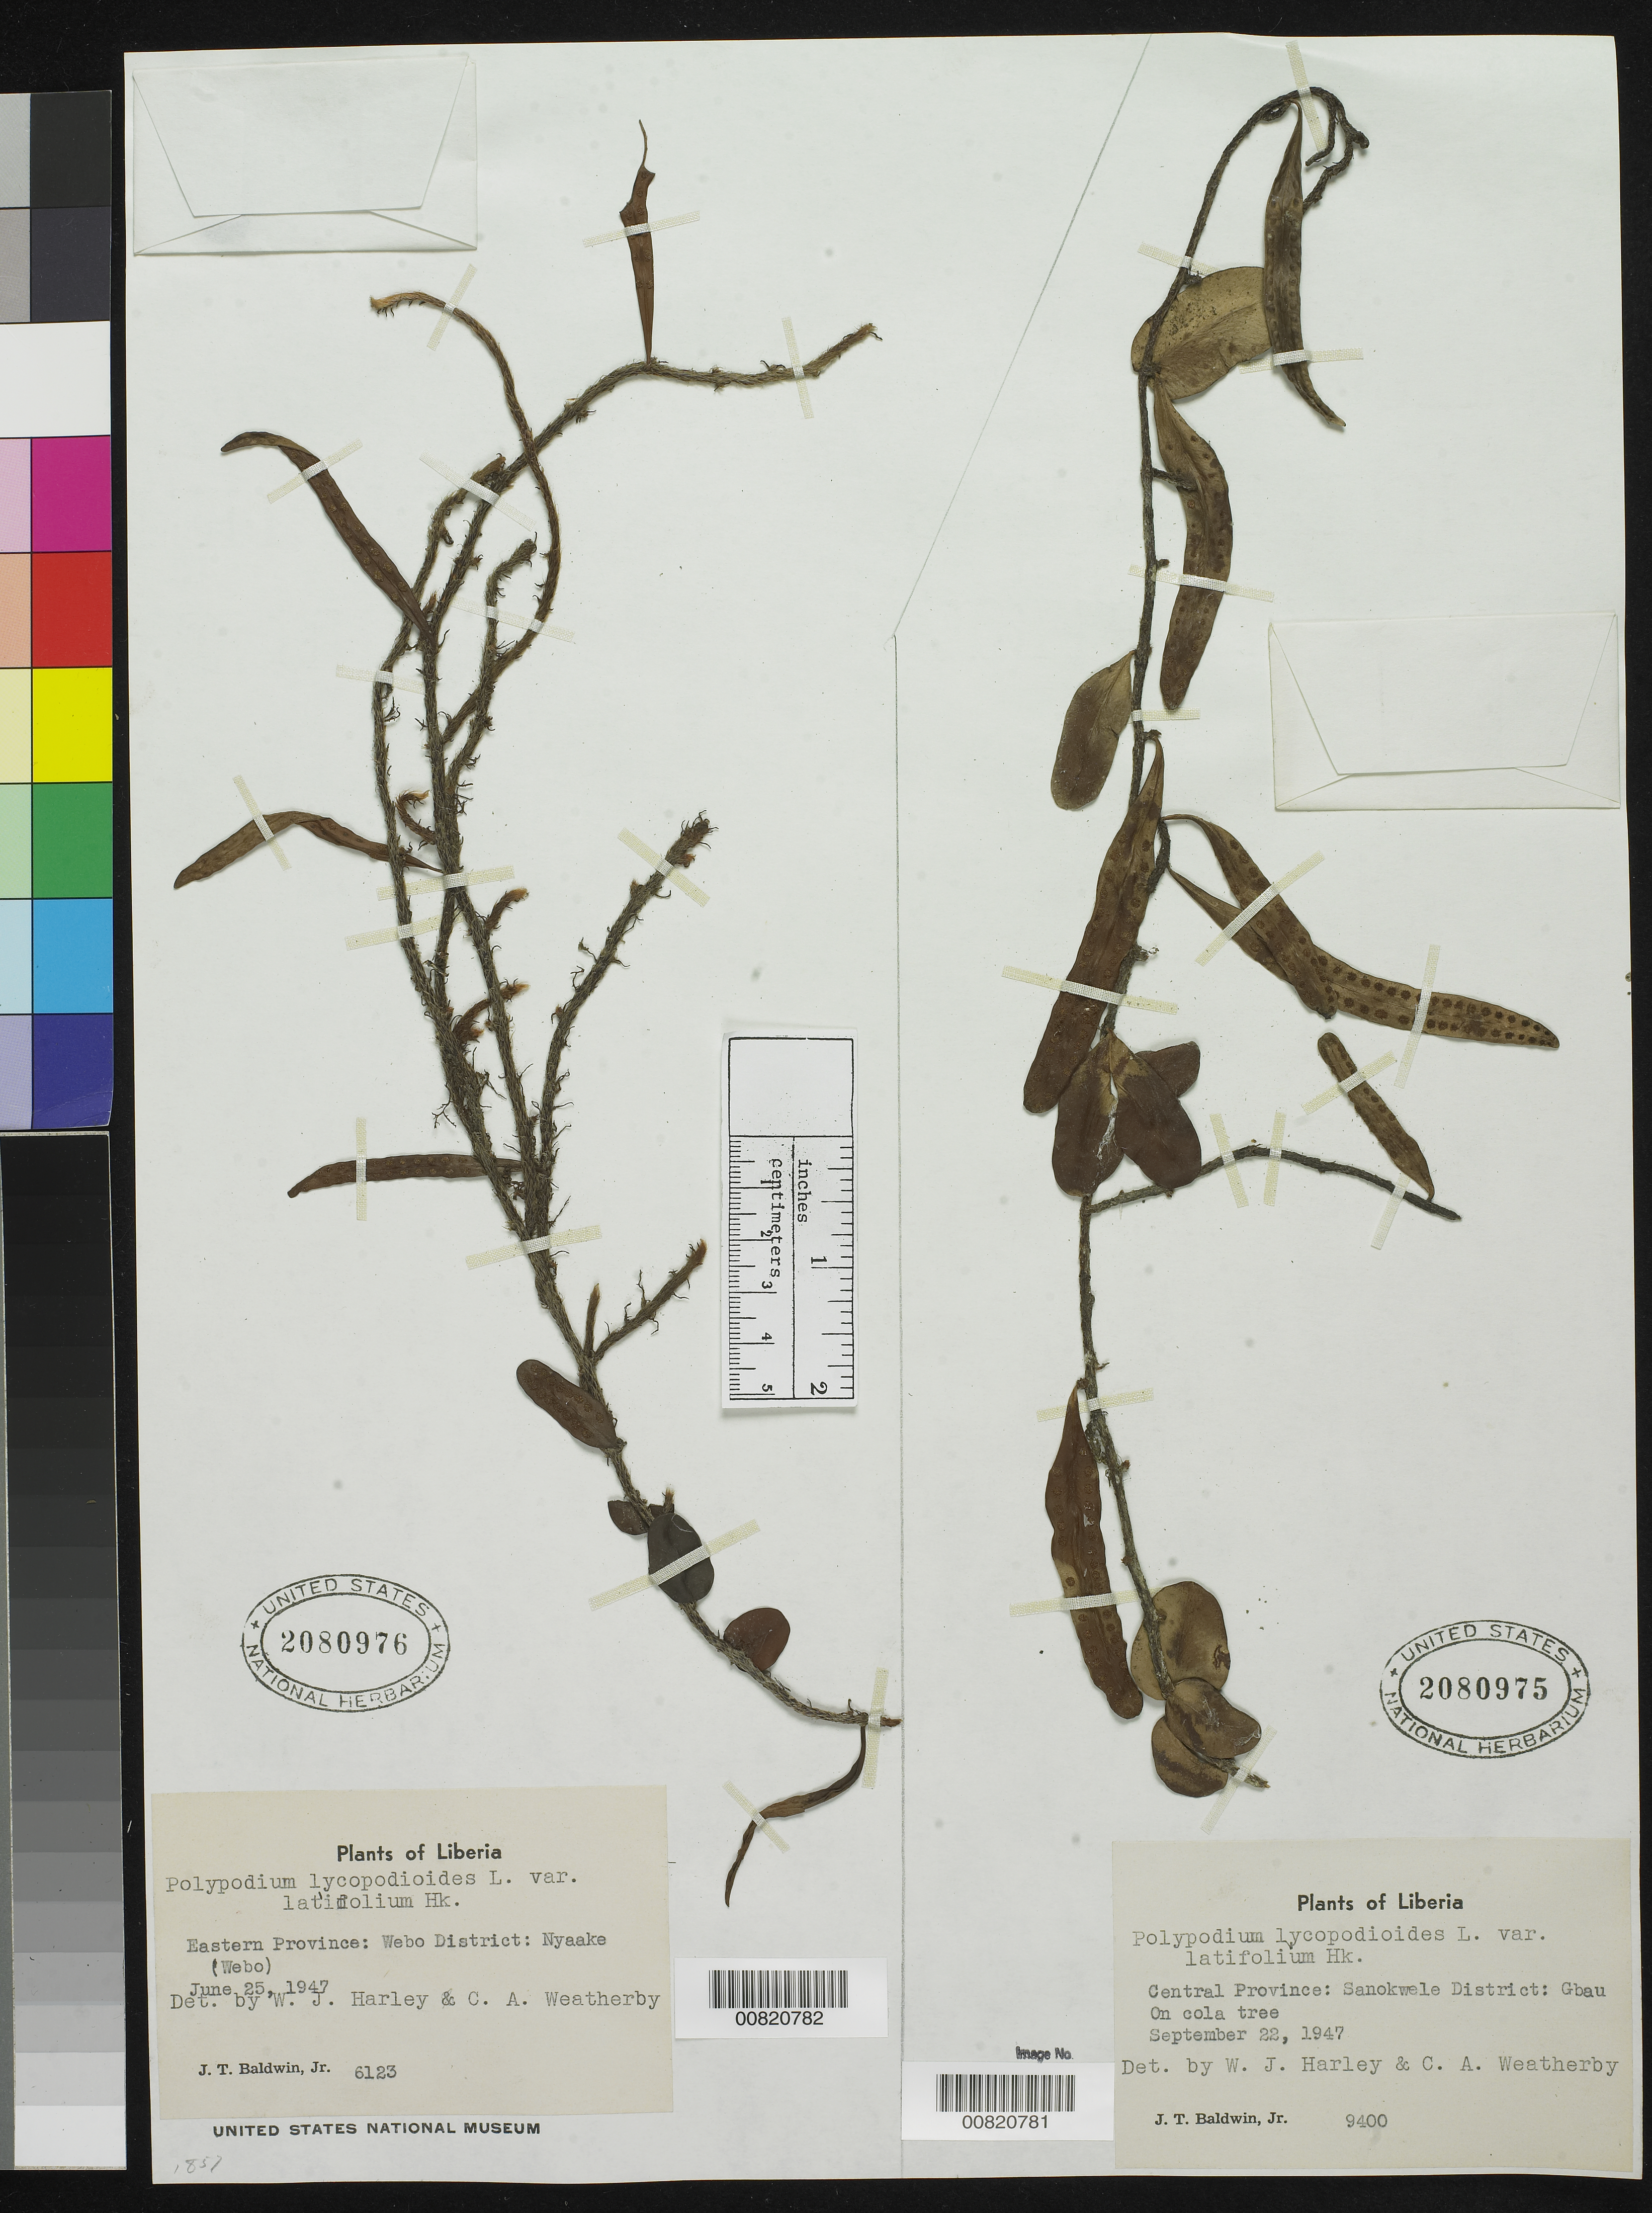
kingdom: Plantae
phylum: Tracheophyta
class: Polypodiopsida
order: Polypodiales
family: Polypodiaceae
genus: Polypodium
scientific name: Polypodium lycopodioides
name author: L.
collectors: J. T. Baldwin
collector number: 6123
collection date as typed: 25 Jun 1947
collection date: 1947-06-25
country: Liberia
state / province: River Gee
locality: Eastern Province: Webo District, Nyaake (Webo)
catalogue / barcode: US 2080976